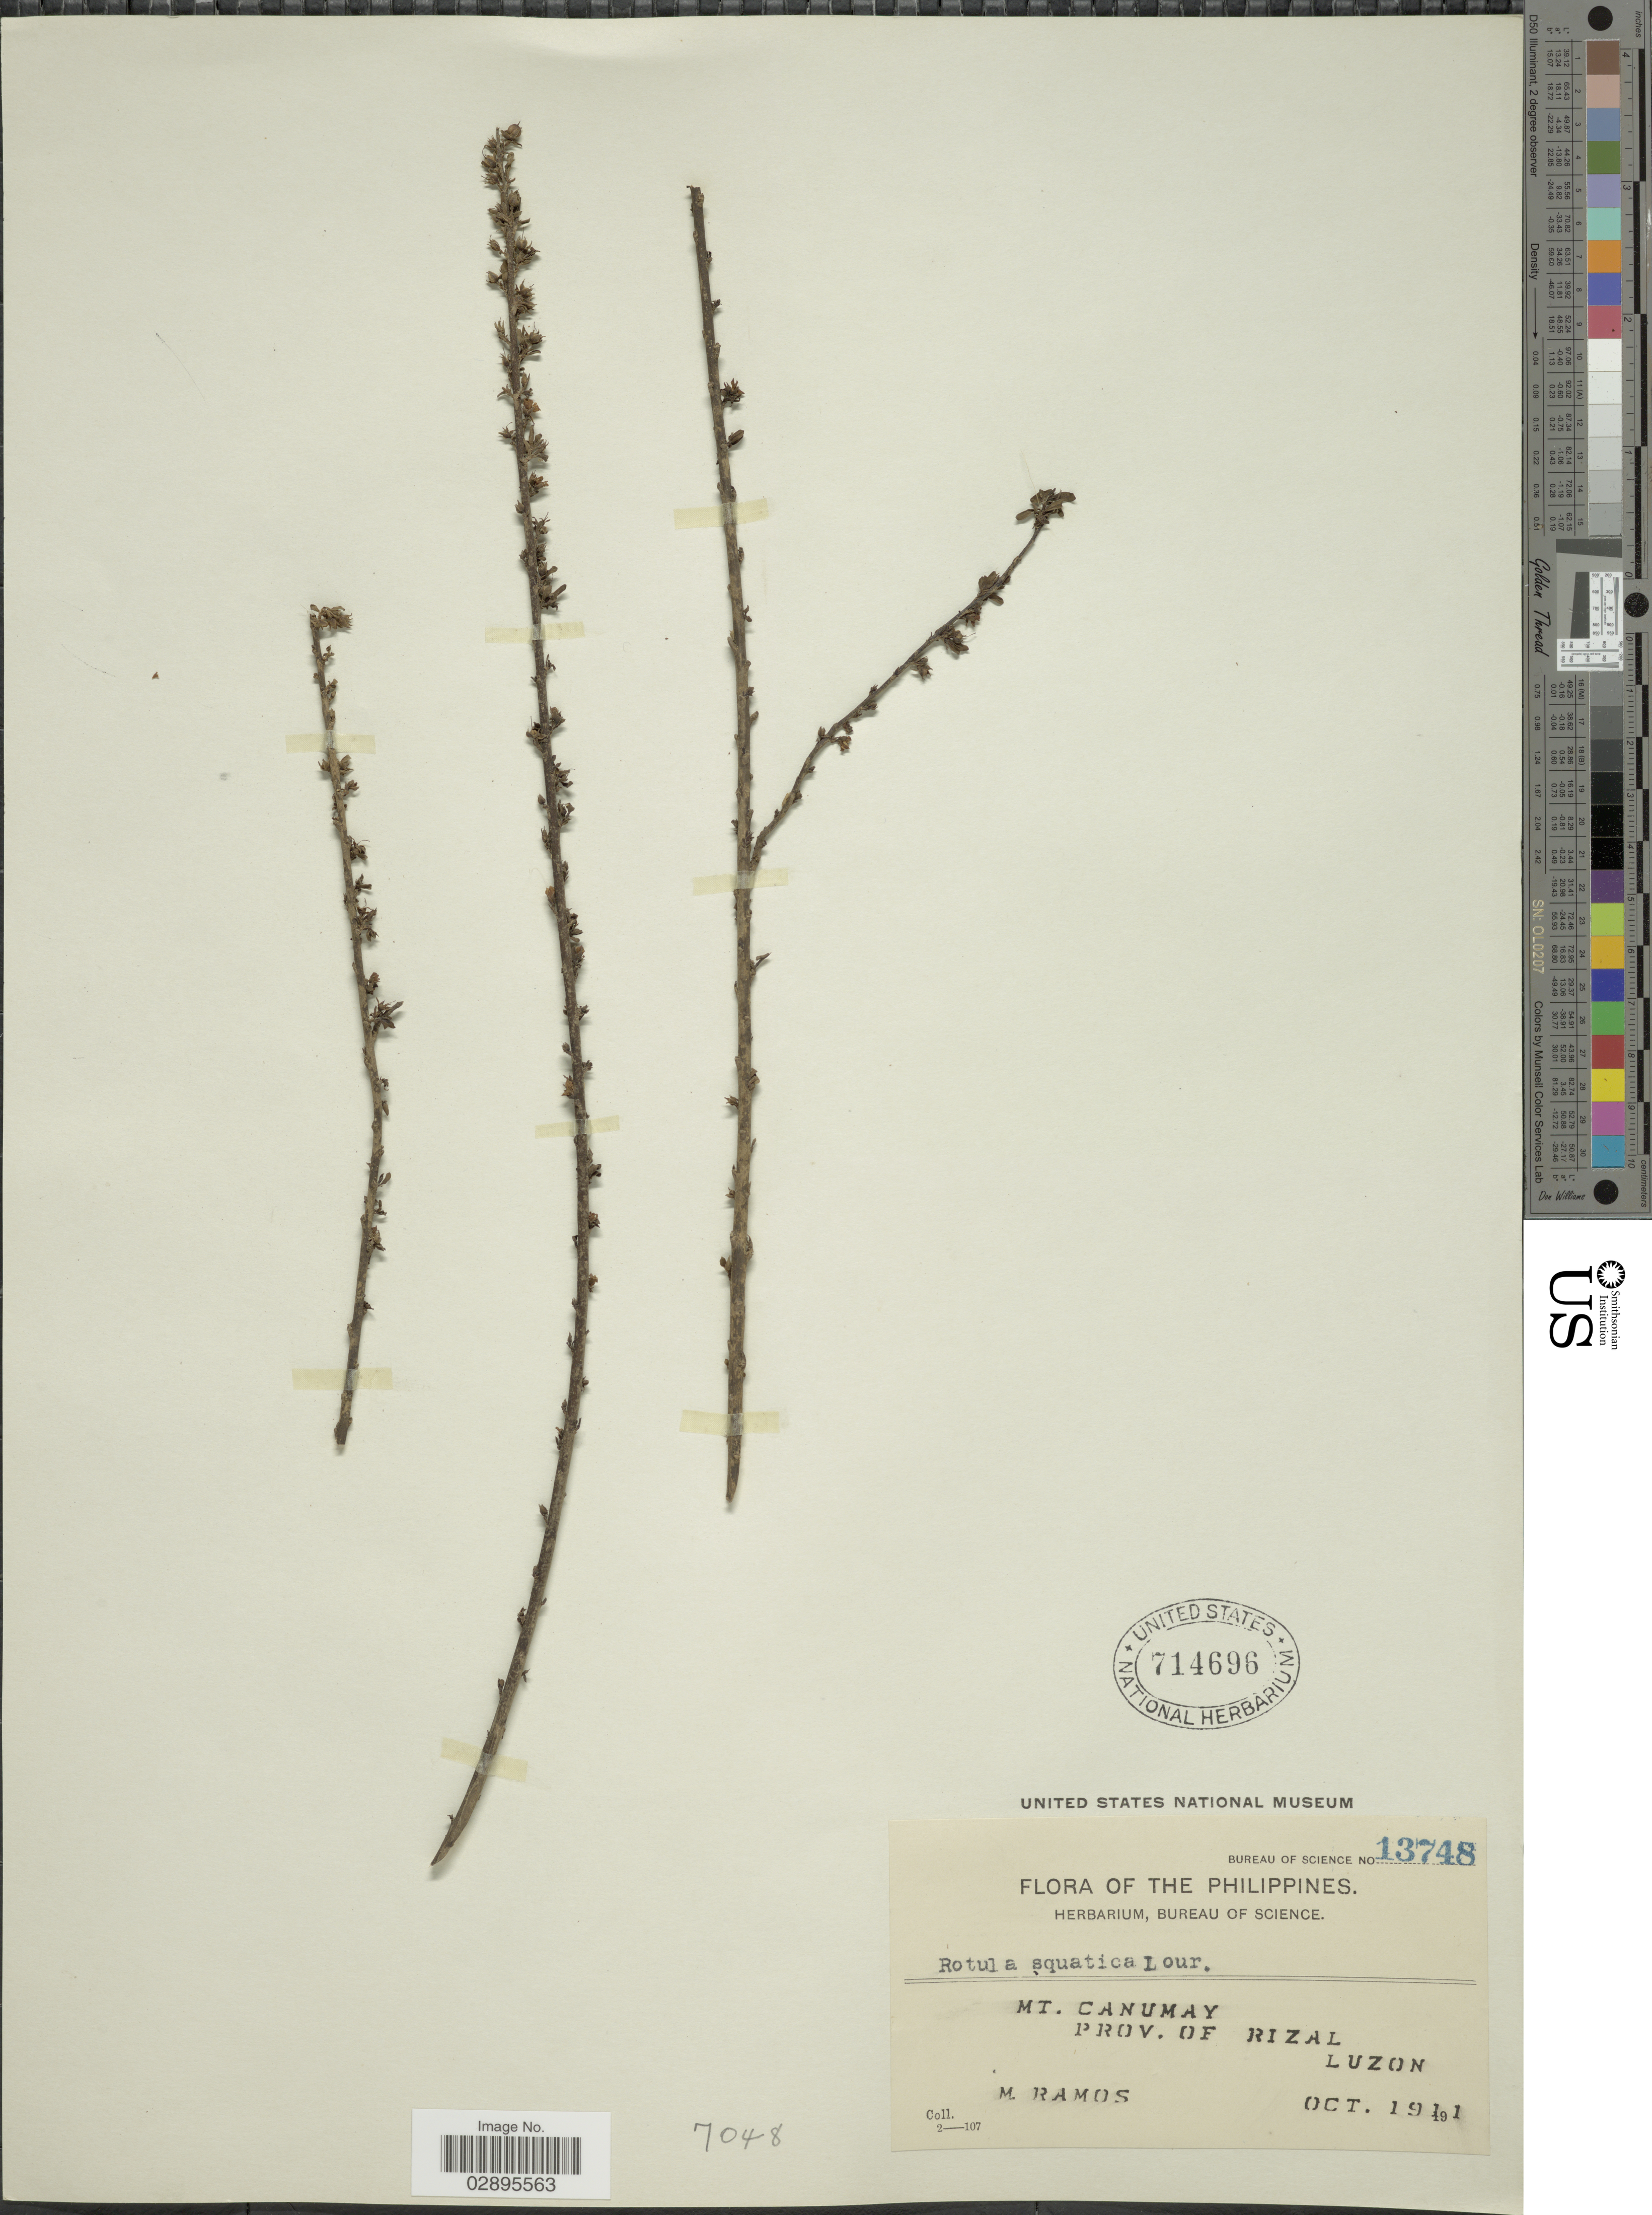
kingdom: Plantae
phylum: Tracheophyta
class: Magnoliopsida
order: Boraginales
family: Ehretiaceae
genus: Ehretia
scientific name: Ehretia aquatica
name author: (Lour.) Gottschling & Hilger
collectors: M. Ramos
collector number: Bureau of Science 13748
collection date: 1911-10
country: Philippines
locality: Mt. Canumay, Prov. of Rizal, Luzon.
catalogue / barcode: US 714696